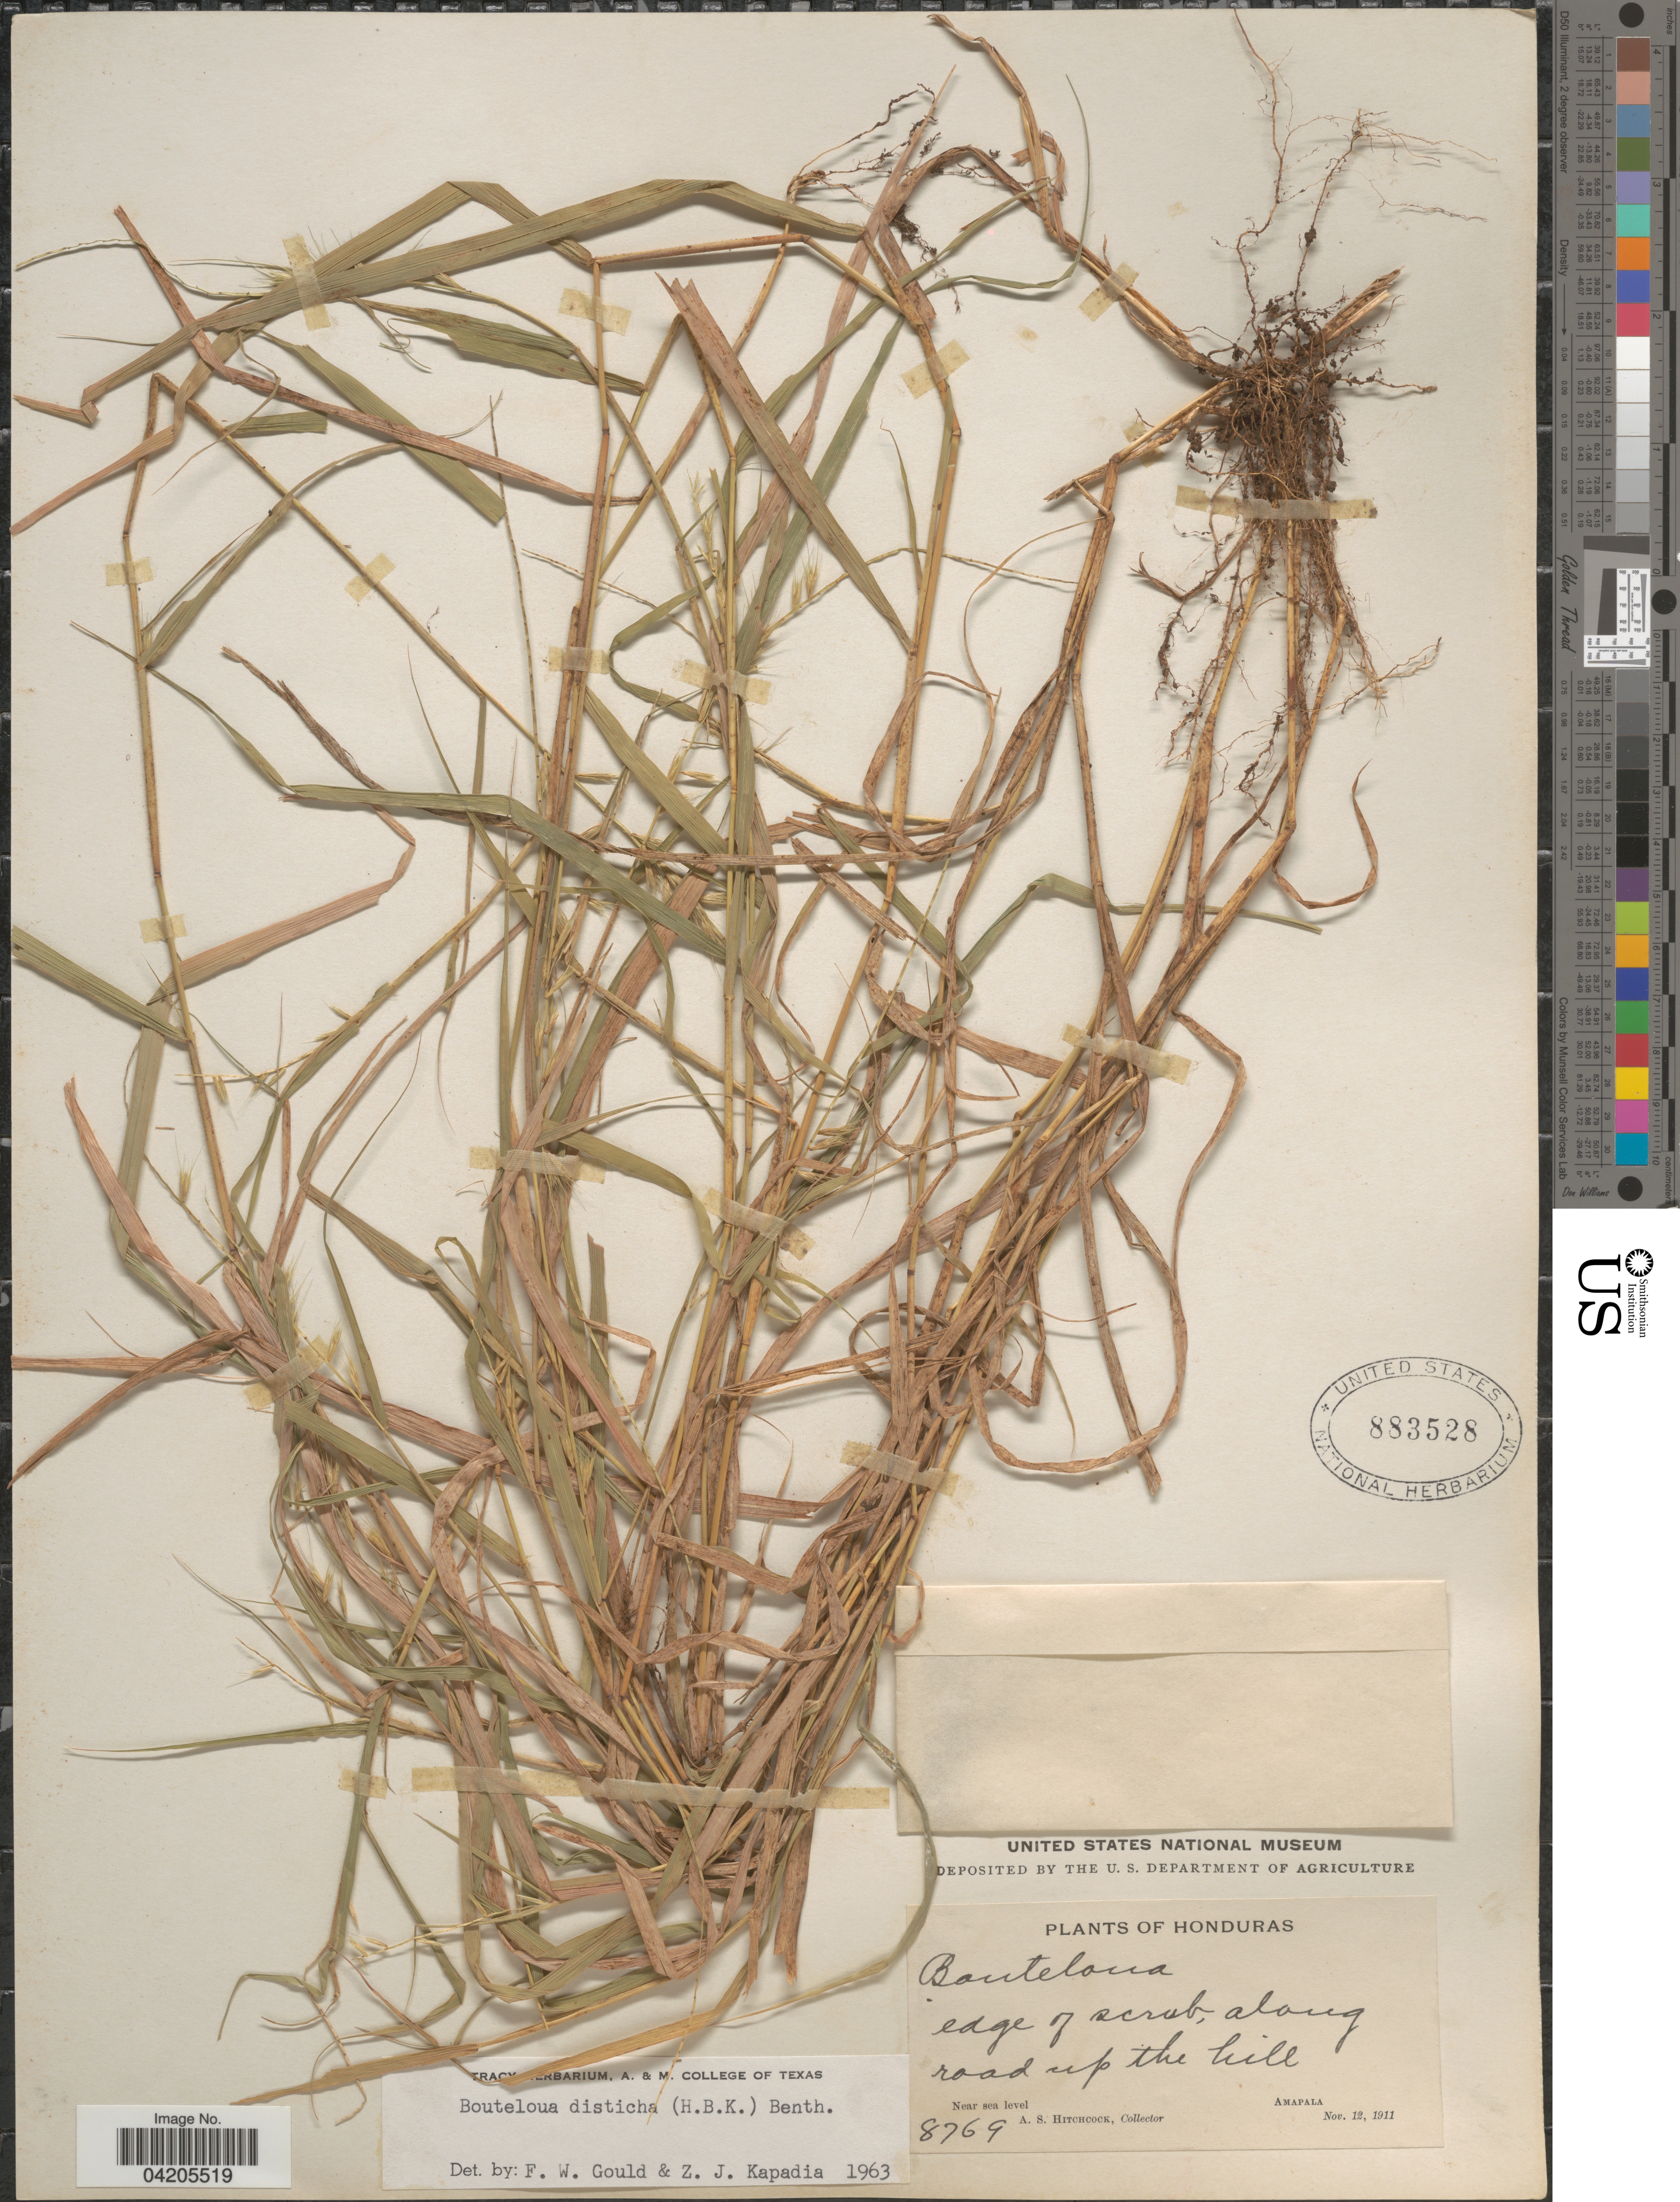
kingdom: Plantae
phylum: Tracheophyta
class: Liliopsida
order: Poales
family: Poaceae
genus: Bouteloua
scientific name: Bouteloua disticha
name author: (Kunth) Benth.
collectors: A. S. Hitchcock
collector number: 8769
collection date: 1911-11-12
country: Honduras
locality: Along road up the hill. Amapala.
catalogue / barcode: US 883528